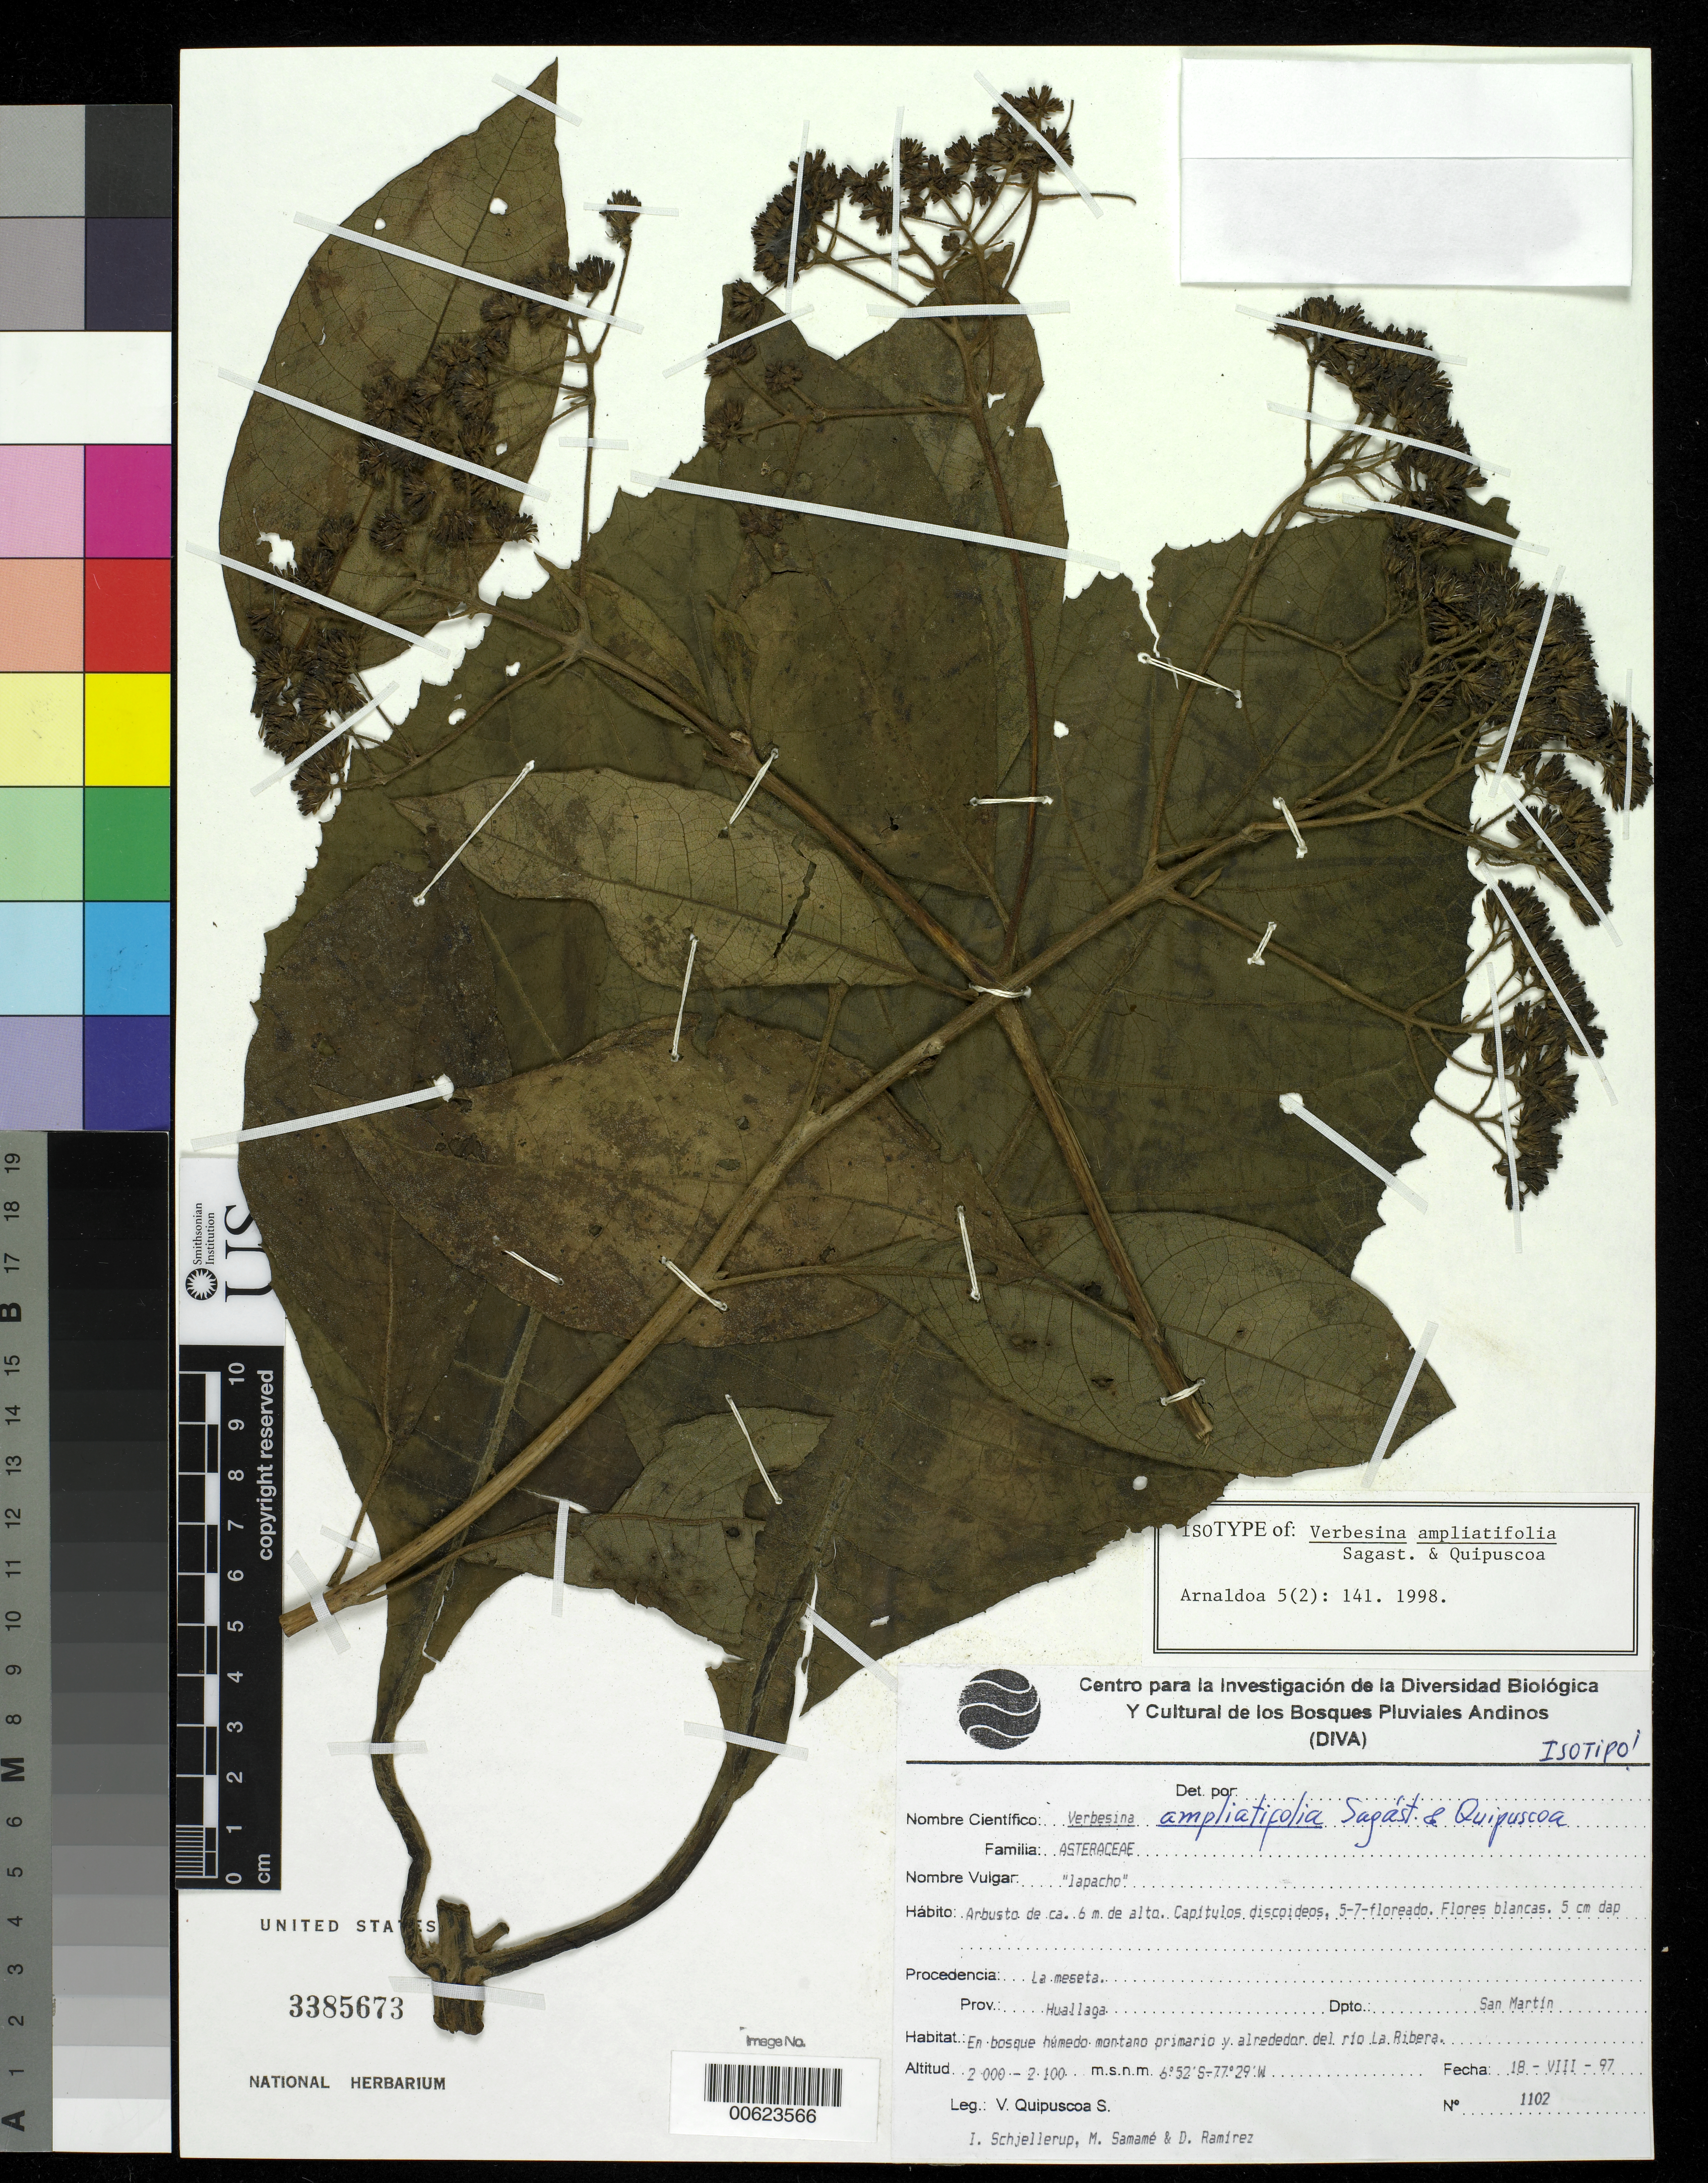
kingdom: Plantae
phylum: Tracheophyta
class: Magnoliopsida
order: Asterales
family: Asteraceae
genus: Verbesina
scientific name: Verbesina ampliatifolia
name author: Sagást. & Quipuscoa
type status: Isotype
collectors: V. Quipuscoa, I. Schjellerup, M. Samame & D. Ramirez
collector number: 1102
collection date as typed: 18 Aug 1997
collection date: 1997-08-18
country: Peru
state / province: San Martín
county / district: Huallaga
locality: La Meseta, alrededor del Río La Ribera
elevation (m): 2000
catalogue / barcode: US 3385673